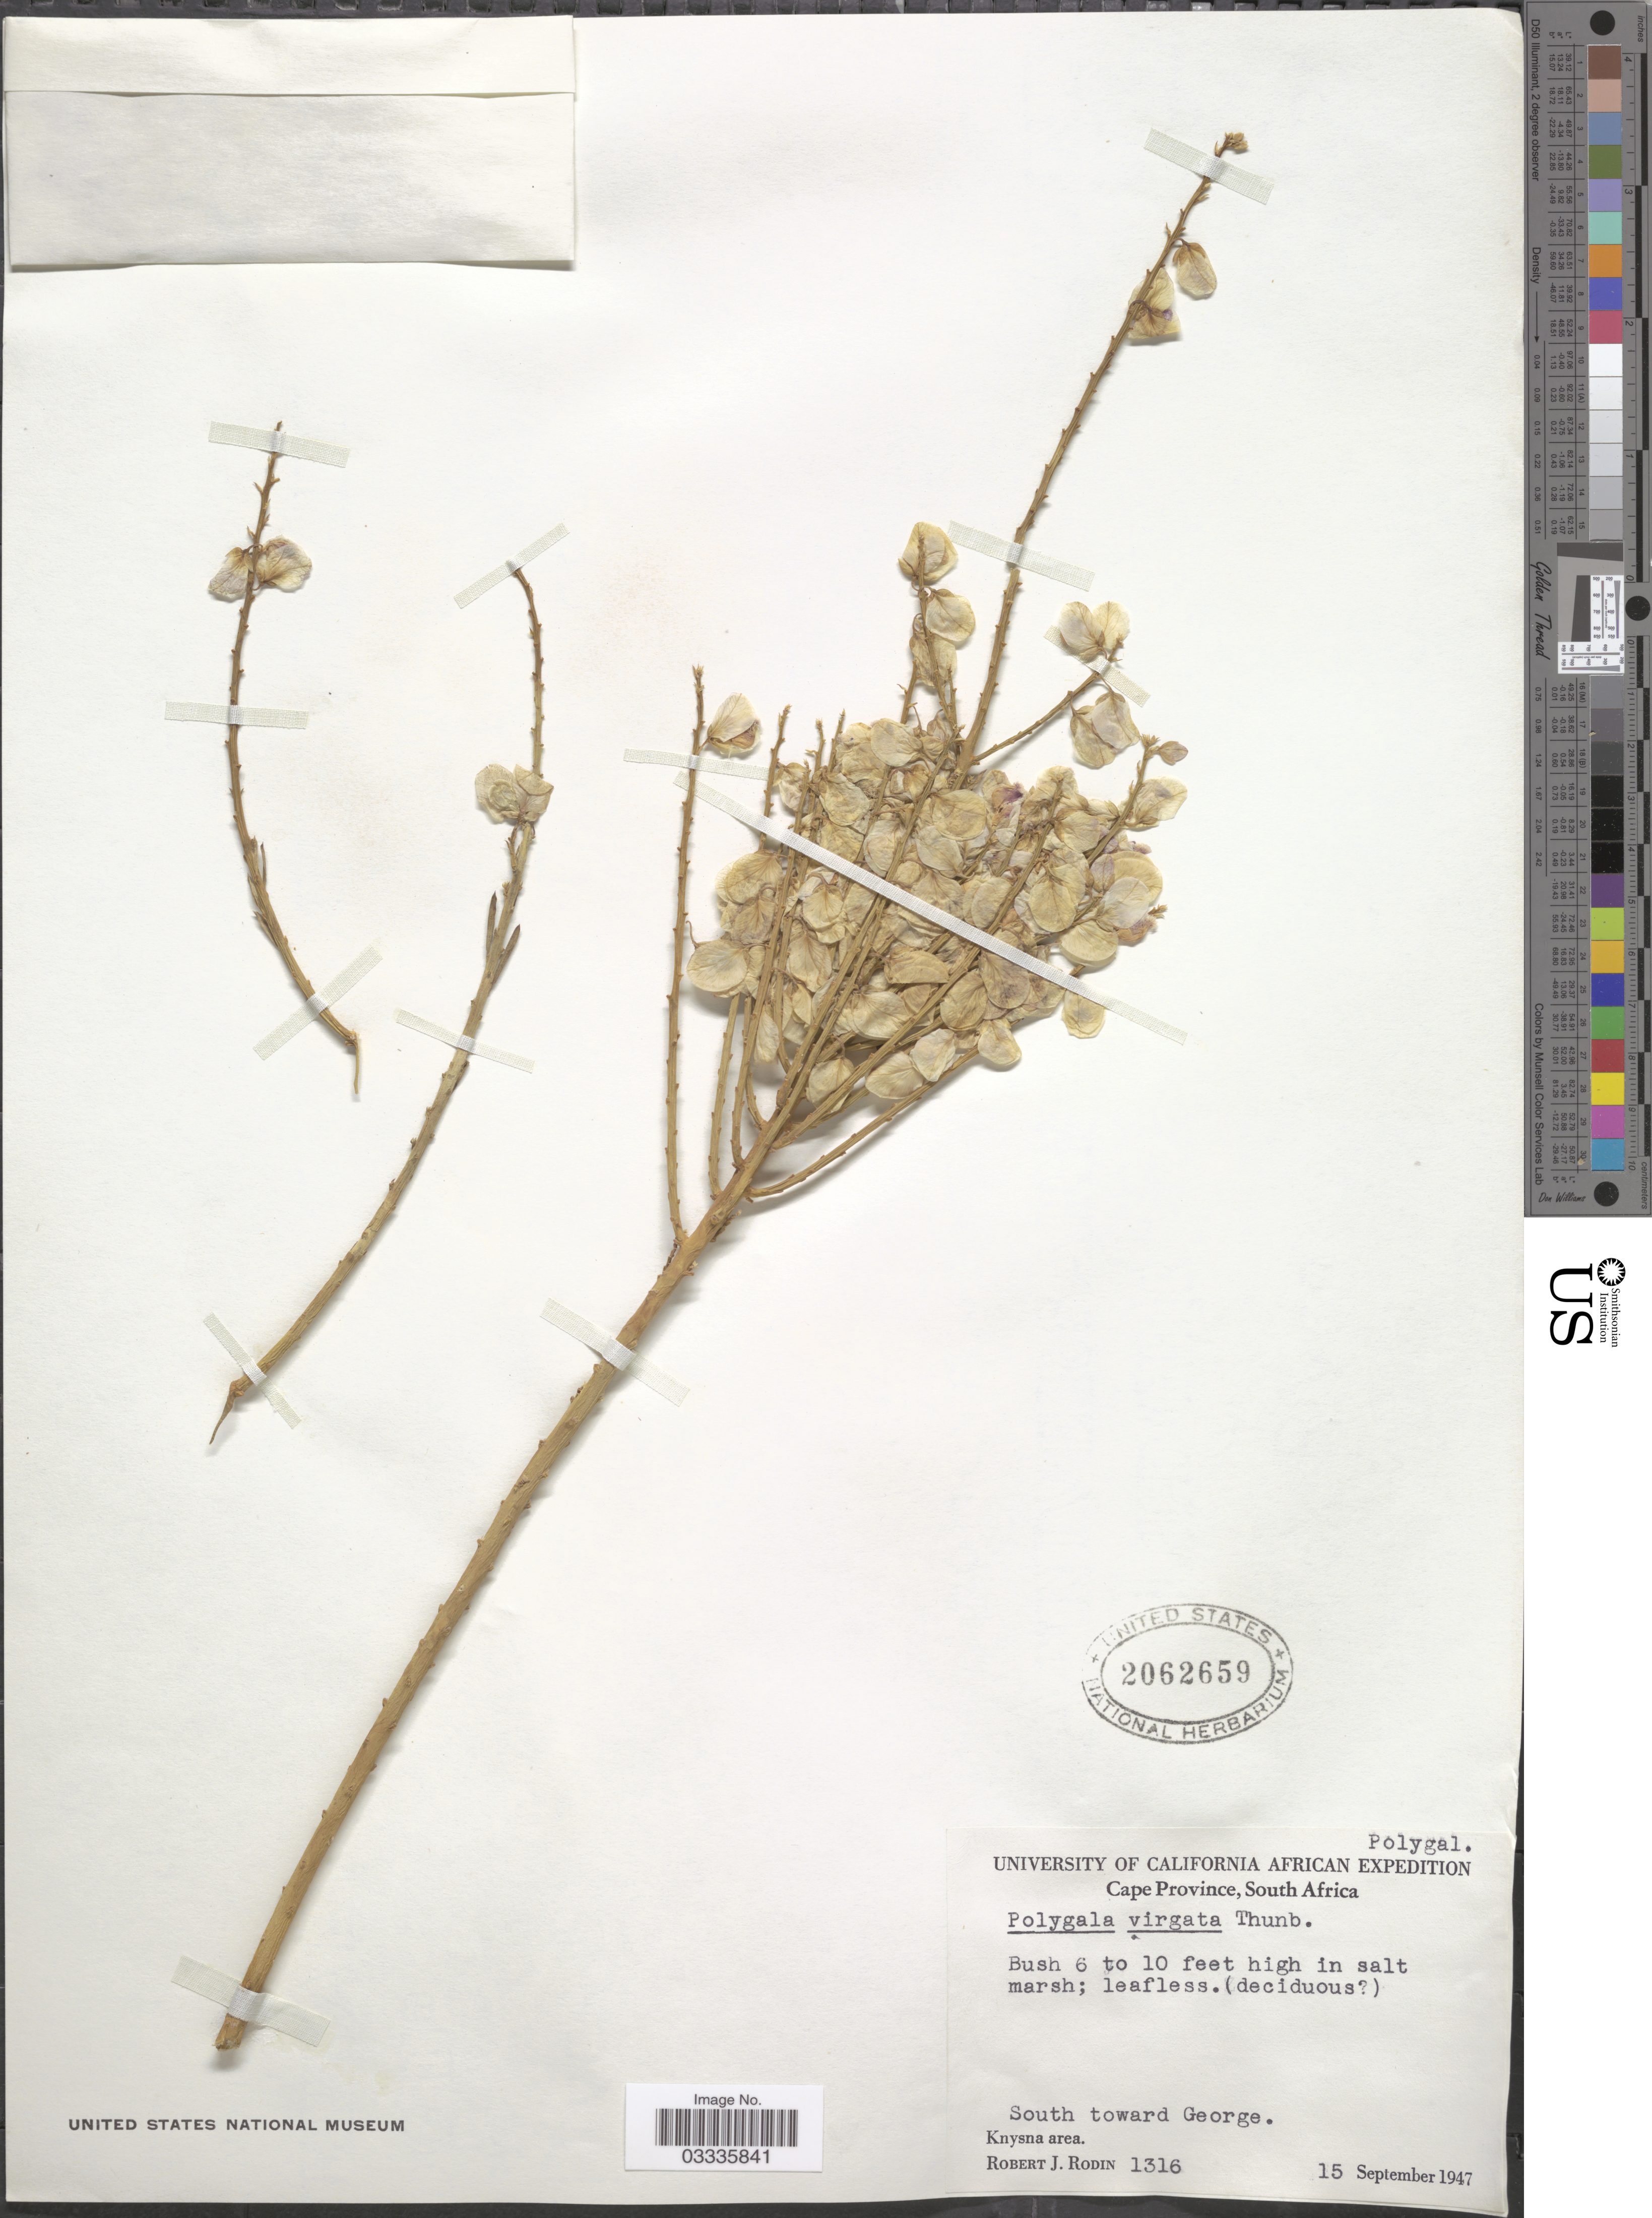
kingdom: Plantae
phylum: Tracheophyta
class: Magnoliopsida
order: Fabales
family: Polygalaceae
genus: Polygala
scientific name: Polygala virgata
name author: Thunb.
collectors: R. J. Rodin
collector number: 1316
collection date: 1947-09-15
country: South Africa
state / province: Western Cape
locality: South toward George.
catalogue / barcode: US 2062659